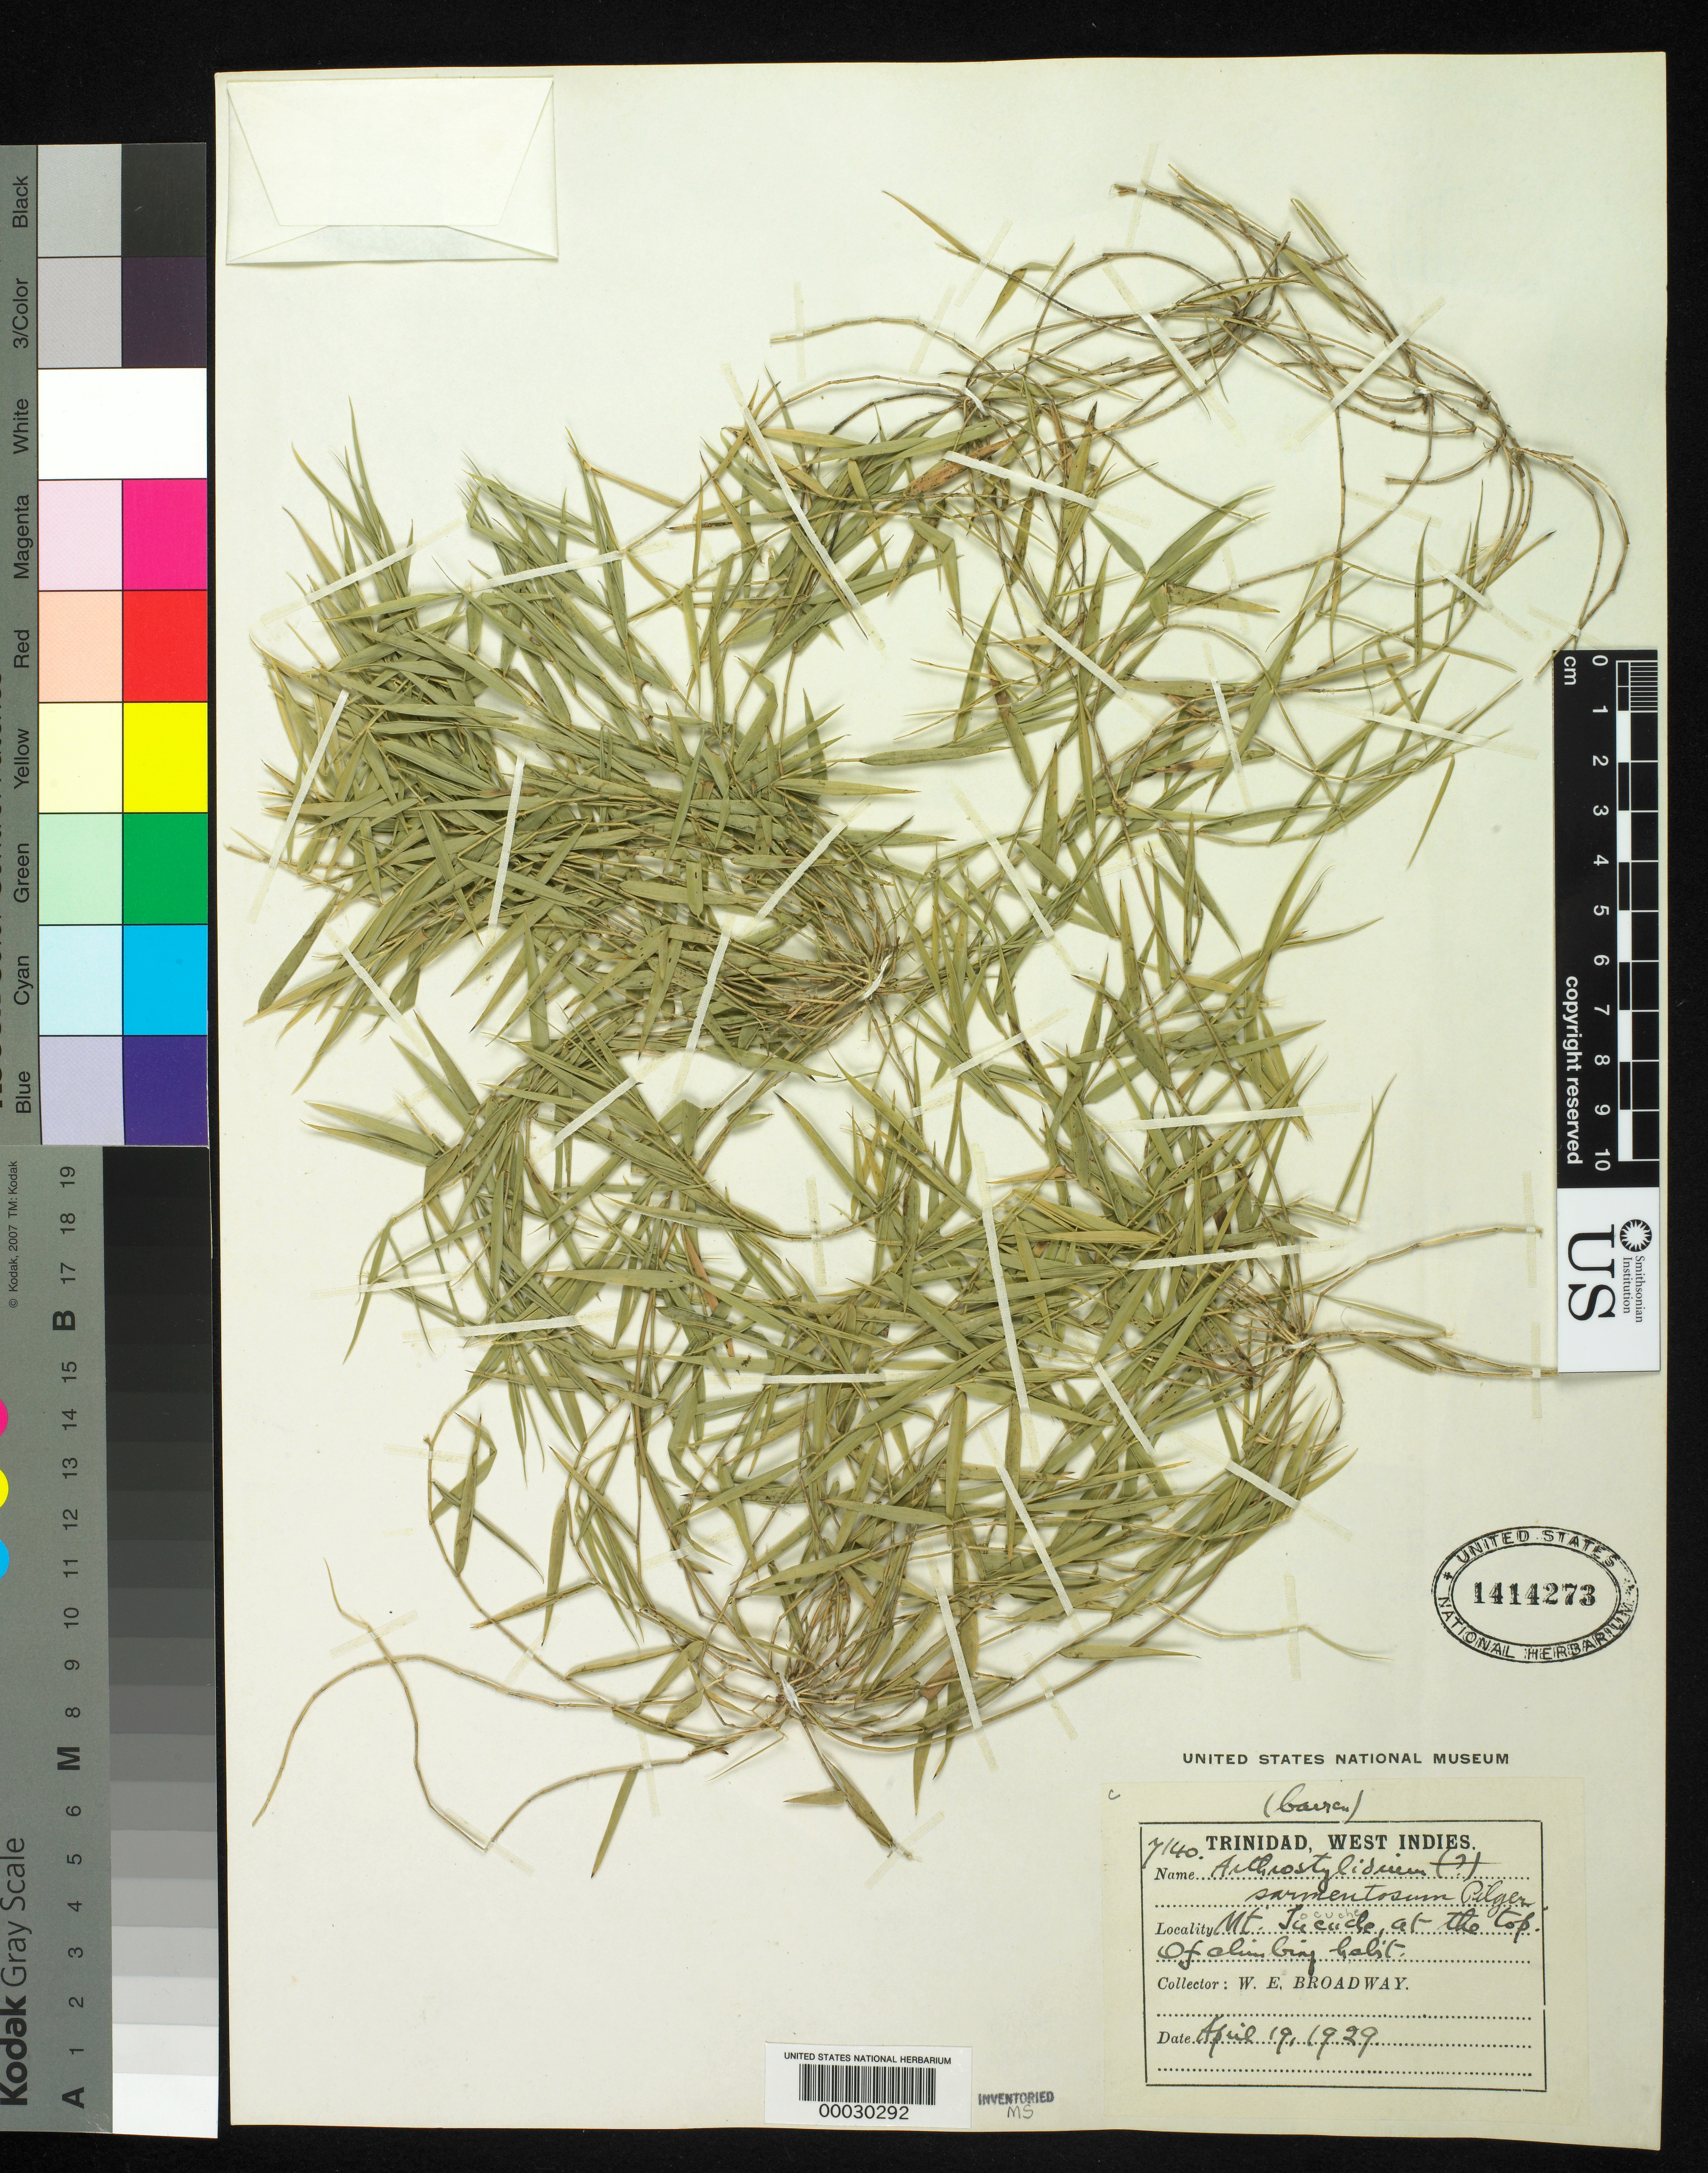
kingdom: Plantae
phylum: Tracheophyta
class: Liliopsida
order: Poales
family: Poaceae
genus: Arthrostylidium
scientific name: Arthrostylidium sarmentosum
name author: Pilg. in Urb.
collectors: W. E. Broadway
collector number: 7140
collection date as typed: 19 Apr 1929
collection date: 1929-04-19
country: Trinidad and Tobago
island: Trinidad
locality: Mt. tocuche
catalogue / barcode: US 1414273